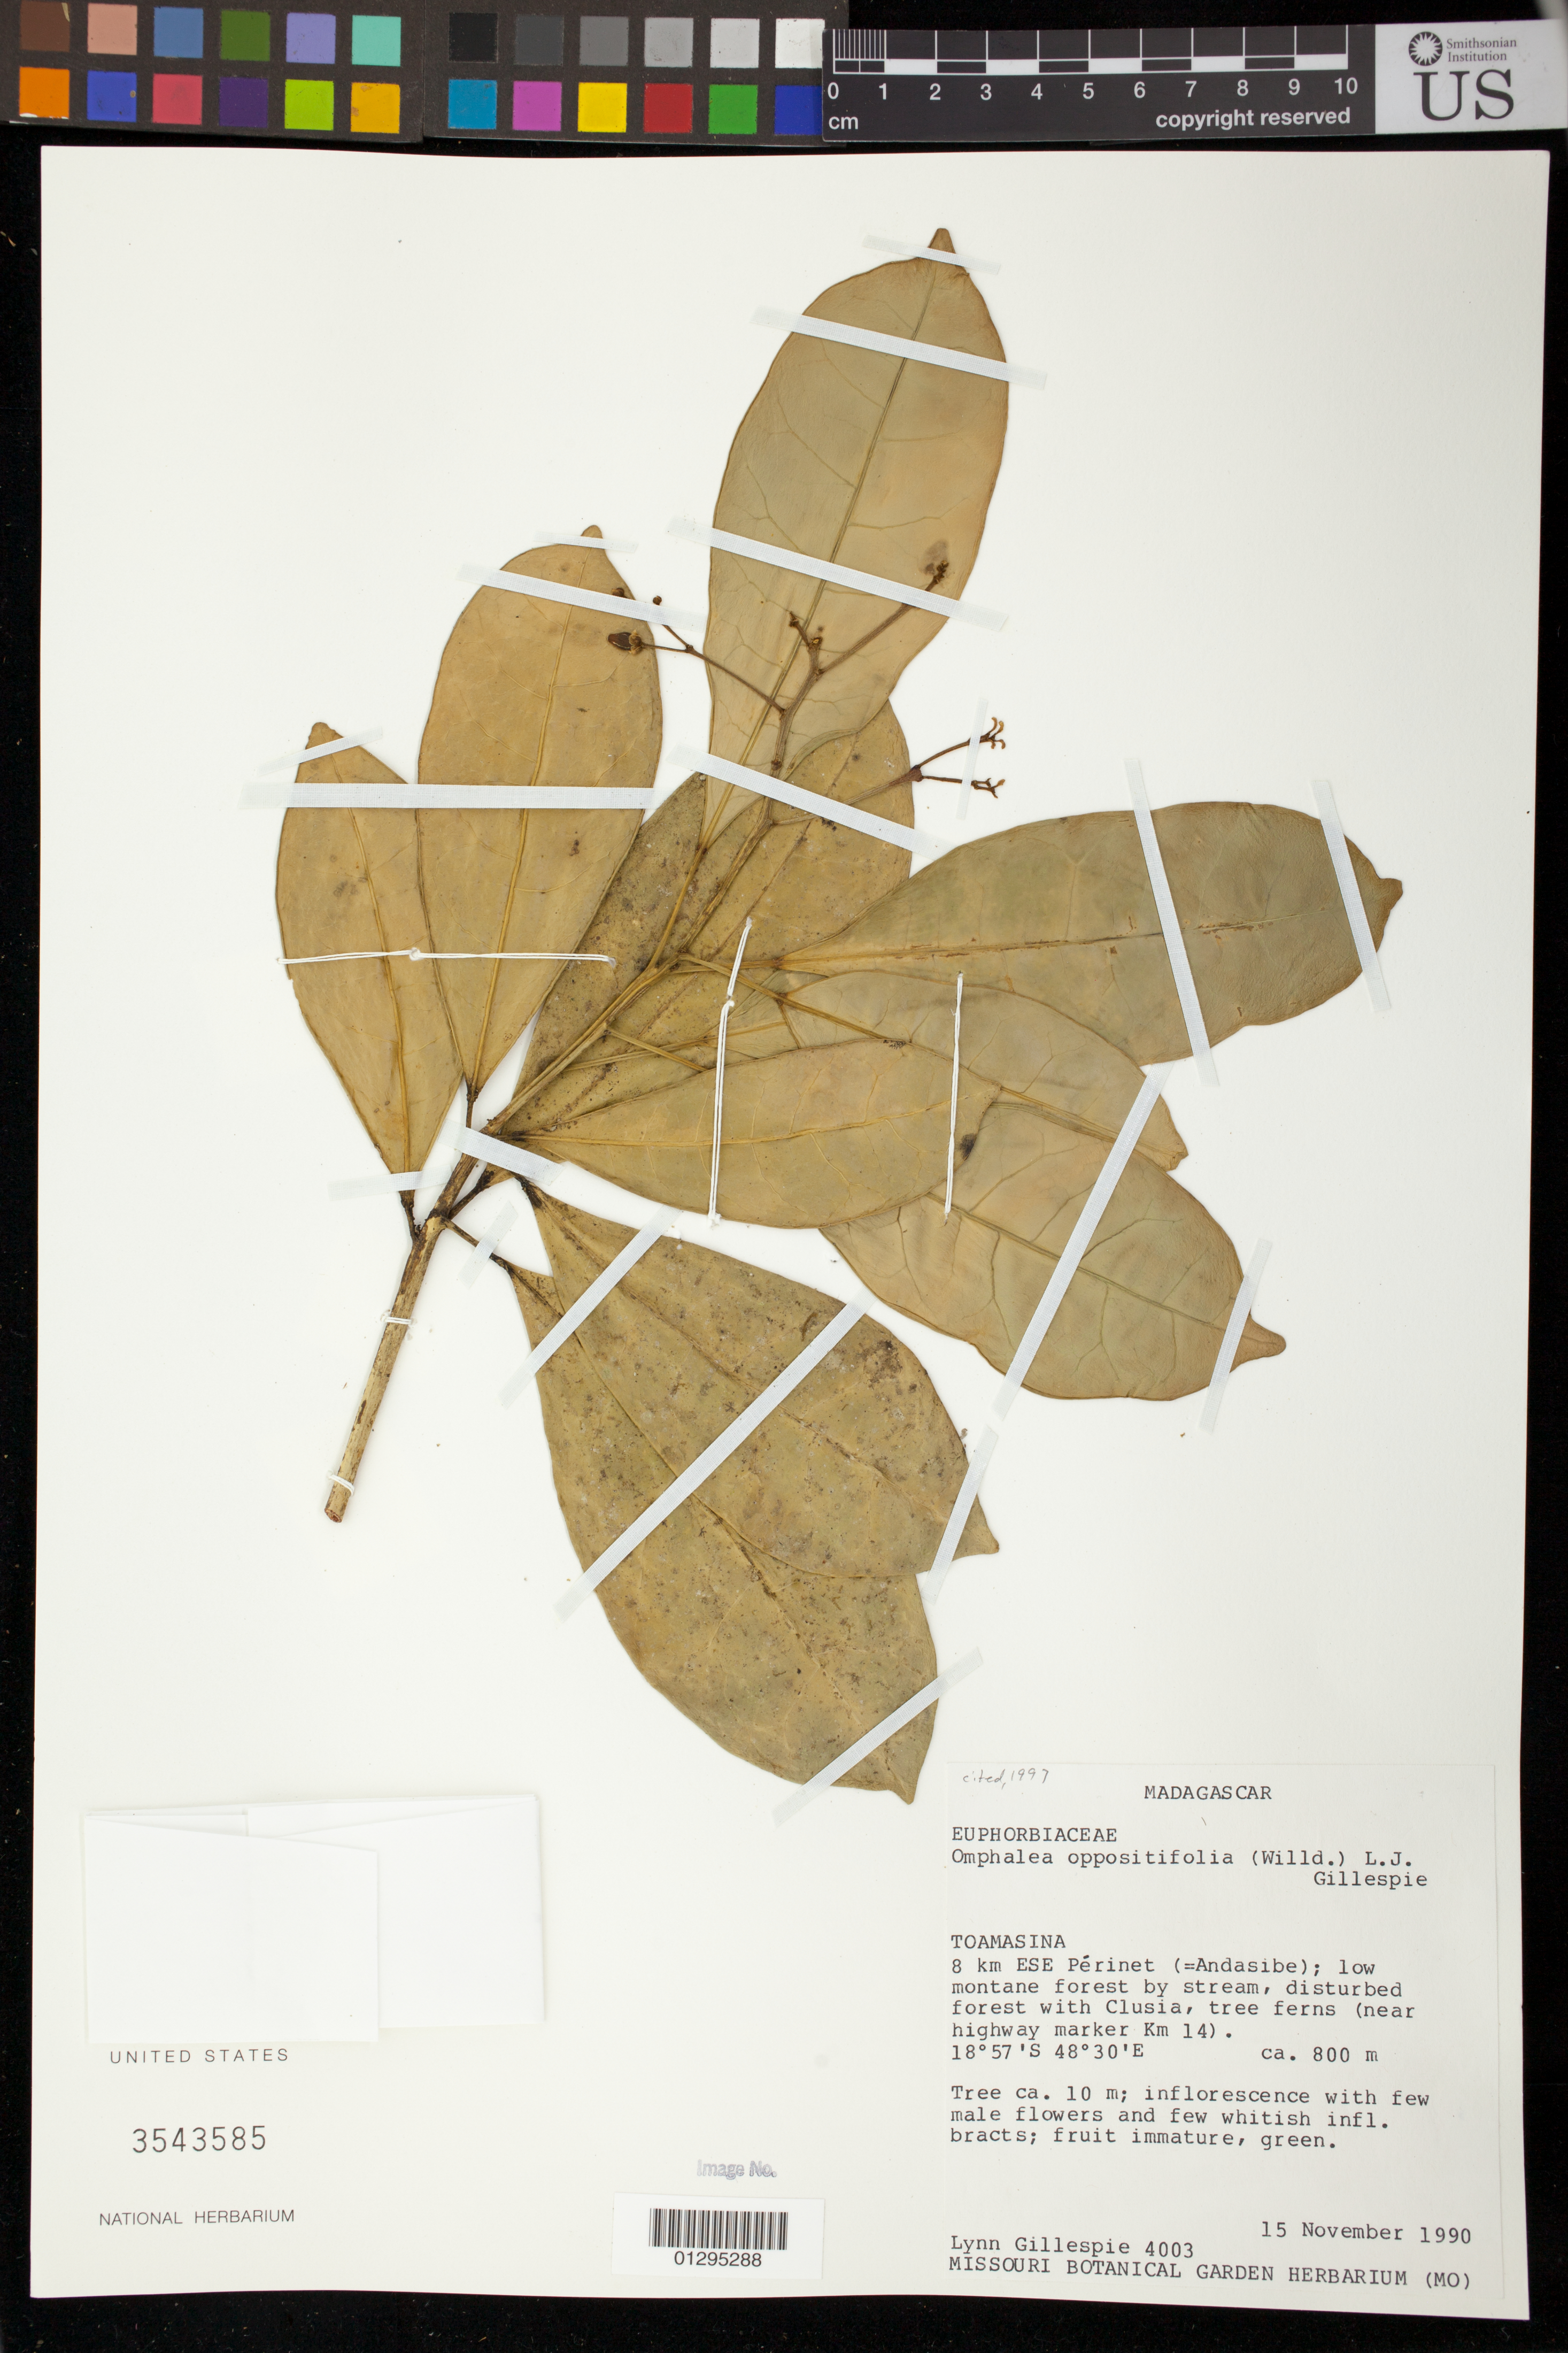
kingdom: Plantae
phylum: Tracheophyta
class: Magnoliopsida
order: Malpighiales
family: Euphorbiaceae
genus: Omphalea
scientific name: Omphalea oppositifolia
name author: (Willd.) L.J. Gillespie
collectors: L. J. Gillespie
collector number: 4003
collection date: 1990-11-15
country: Madagascar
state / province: Atsinanana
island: Madagascar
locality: Toamasina. 8 km ESE of Perinet (=Andasibe); (near highway marker Km 14).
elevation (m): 800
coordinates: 18°57'S, 48°30'E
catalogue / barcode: US 3543585